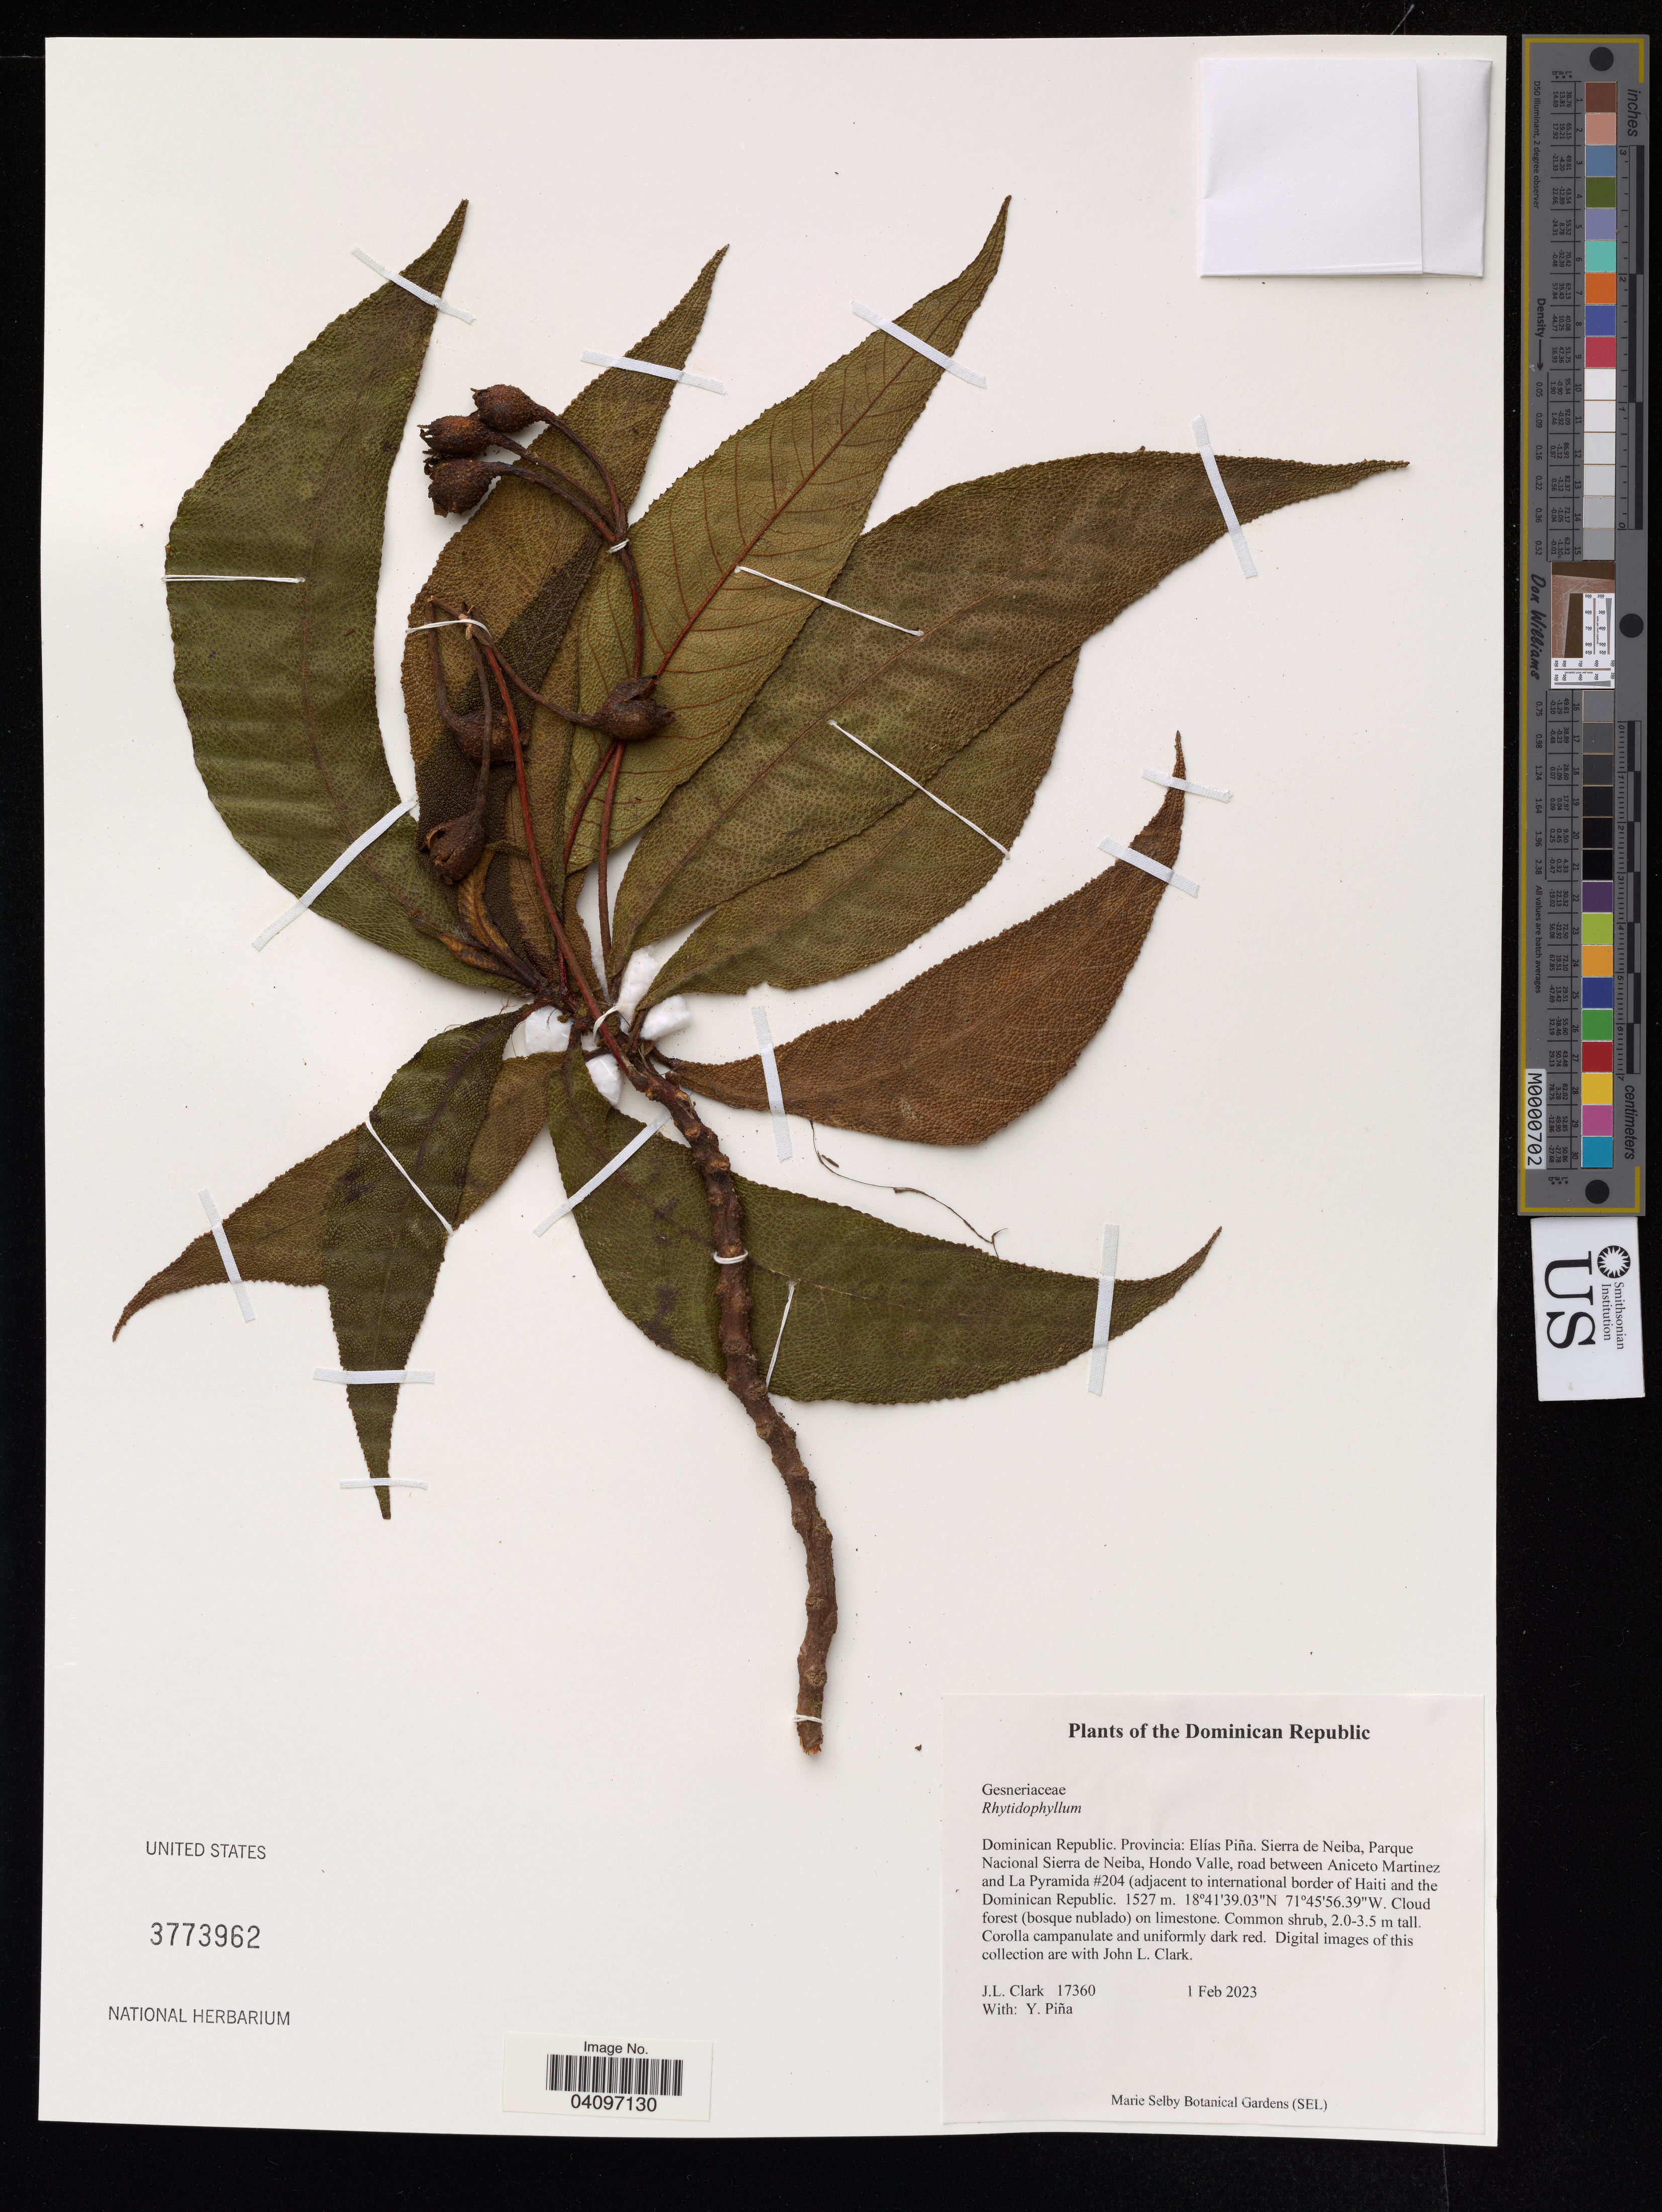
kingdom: Plantae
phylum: Tracheophyta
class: Magnoliopsida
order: Lamiales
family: Gesneriaceae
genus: Rhytidophyllum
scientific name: Rhytidophyllum sp.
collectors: J. Clark & Y. Piña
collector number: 17360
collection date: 2023-02-01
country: Dominican Republic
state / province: Elías Piña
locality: Dominican Republic. Provincia: Elías Piña. Sierra de Neiba, Parque Nacional Sierra de Neiba, Hondo Valle, road between Aniceto Martinez and La Pyramida #204 (adjacent to international border of Haiti and the Dominican Republic.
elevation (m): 1527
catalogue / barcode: US 3773963